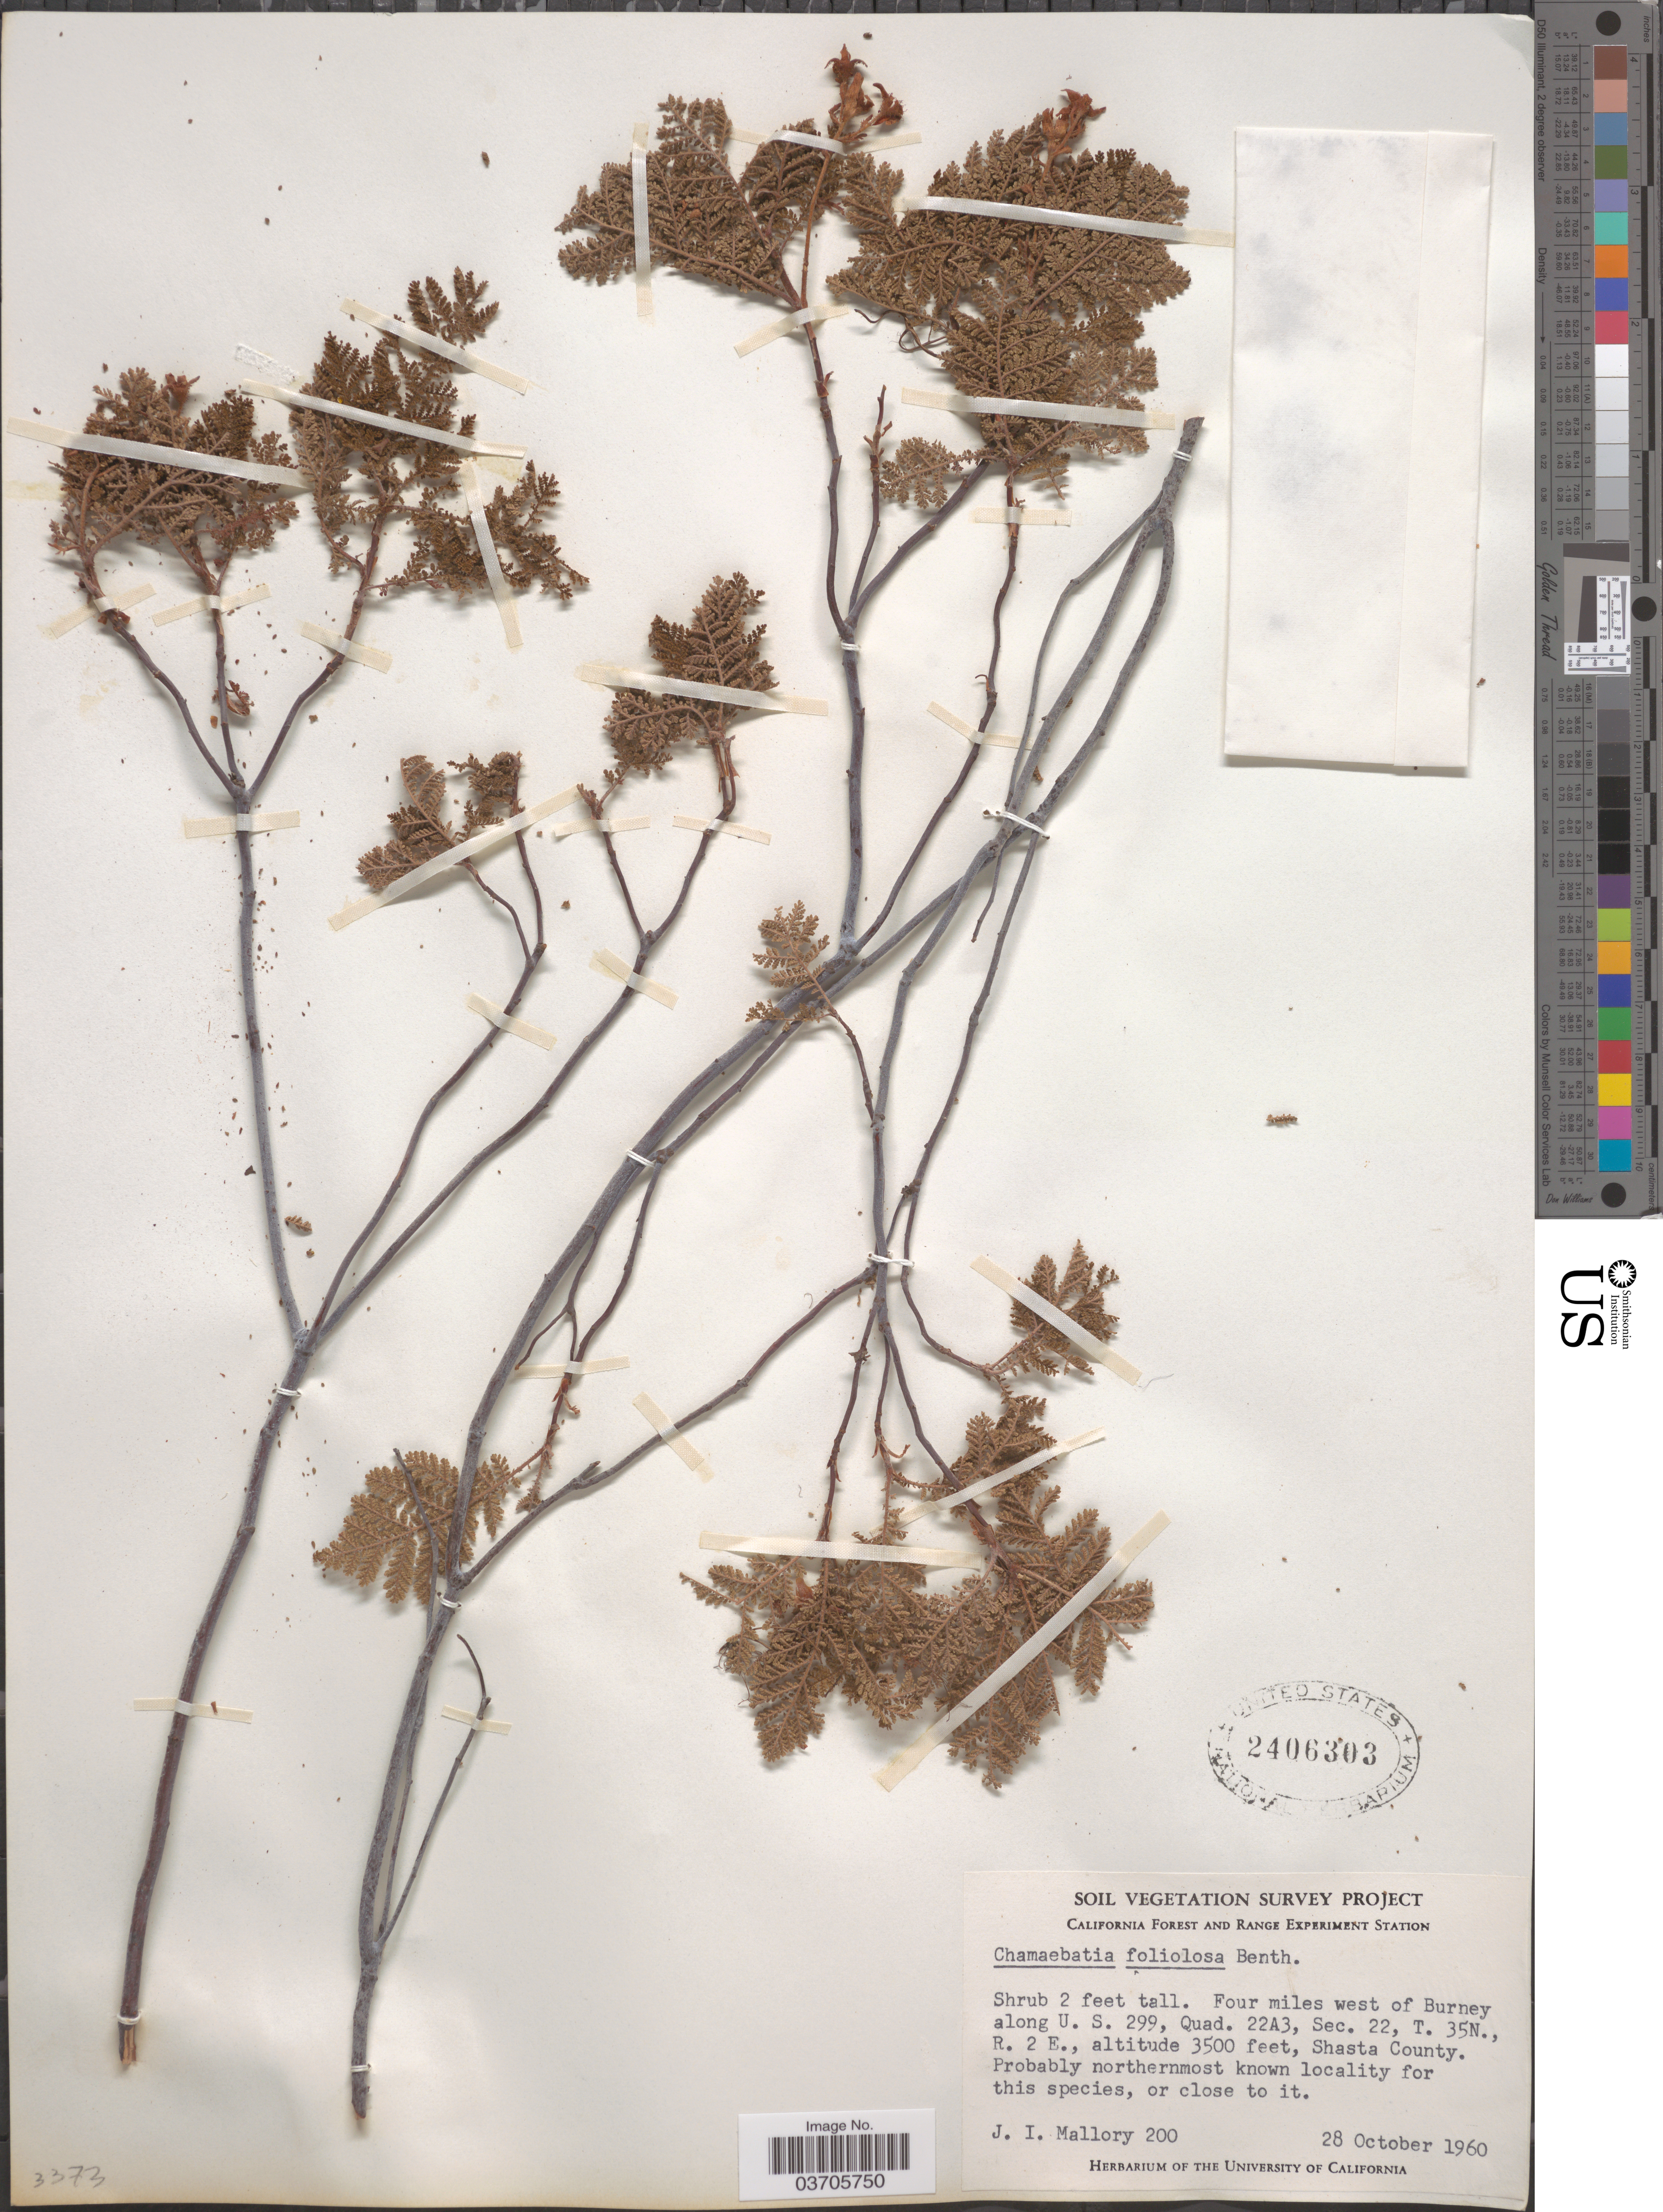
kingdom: Plantae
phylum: Tracheophyta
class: Magnoliopsida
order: Rosales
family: Rosaceae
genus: Chamaebatia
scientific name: Chamaebatia foliolosa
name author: Benth.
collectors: J. Mallory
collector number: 200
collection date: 1960-10-28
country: United States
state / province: California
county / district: Shasta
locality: Four miles west of Burney along U. S. 299, Quad. 22A3, Sec. 22, T. 35N., R. 2 E., Shasta County.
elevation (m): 1067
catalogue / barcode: US 2406303